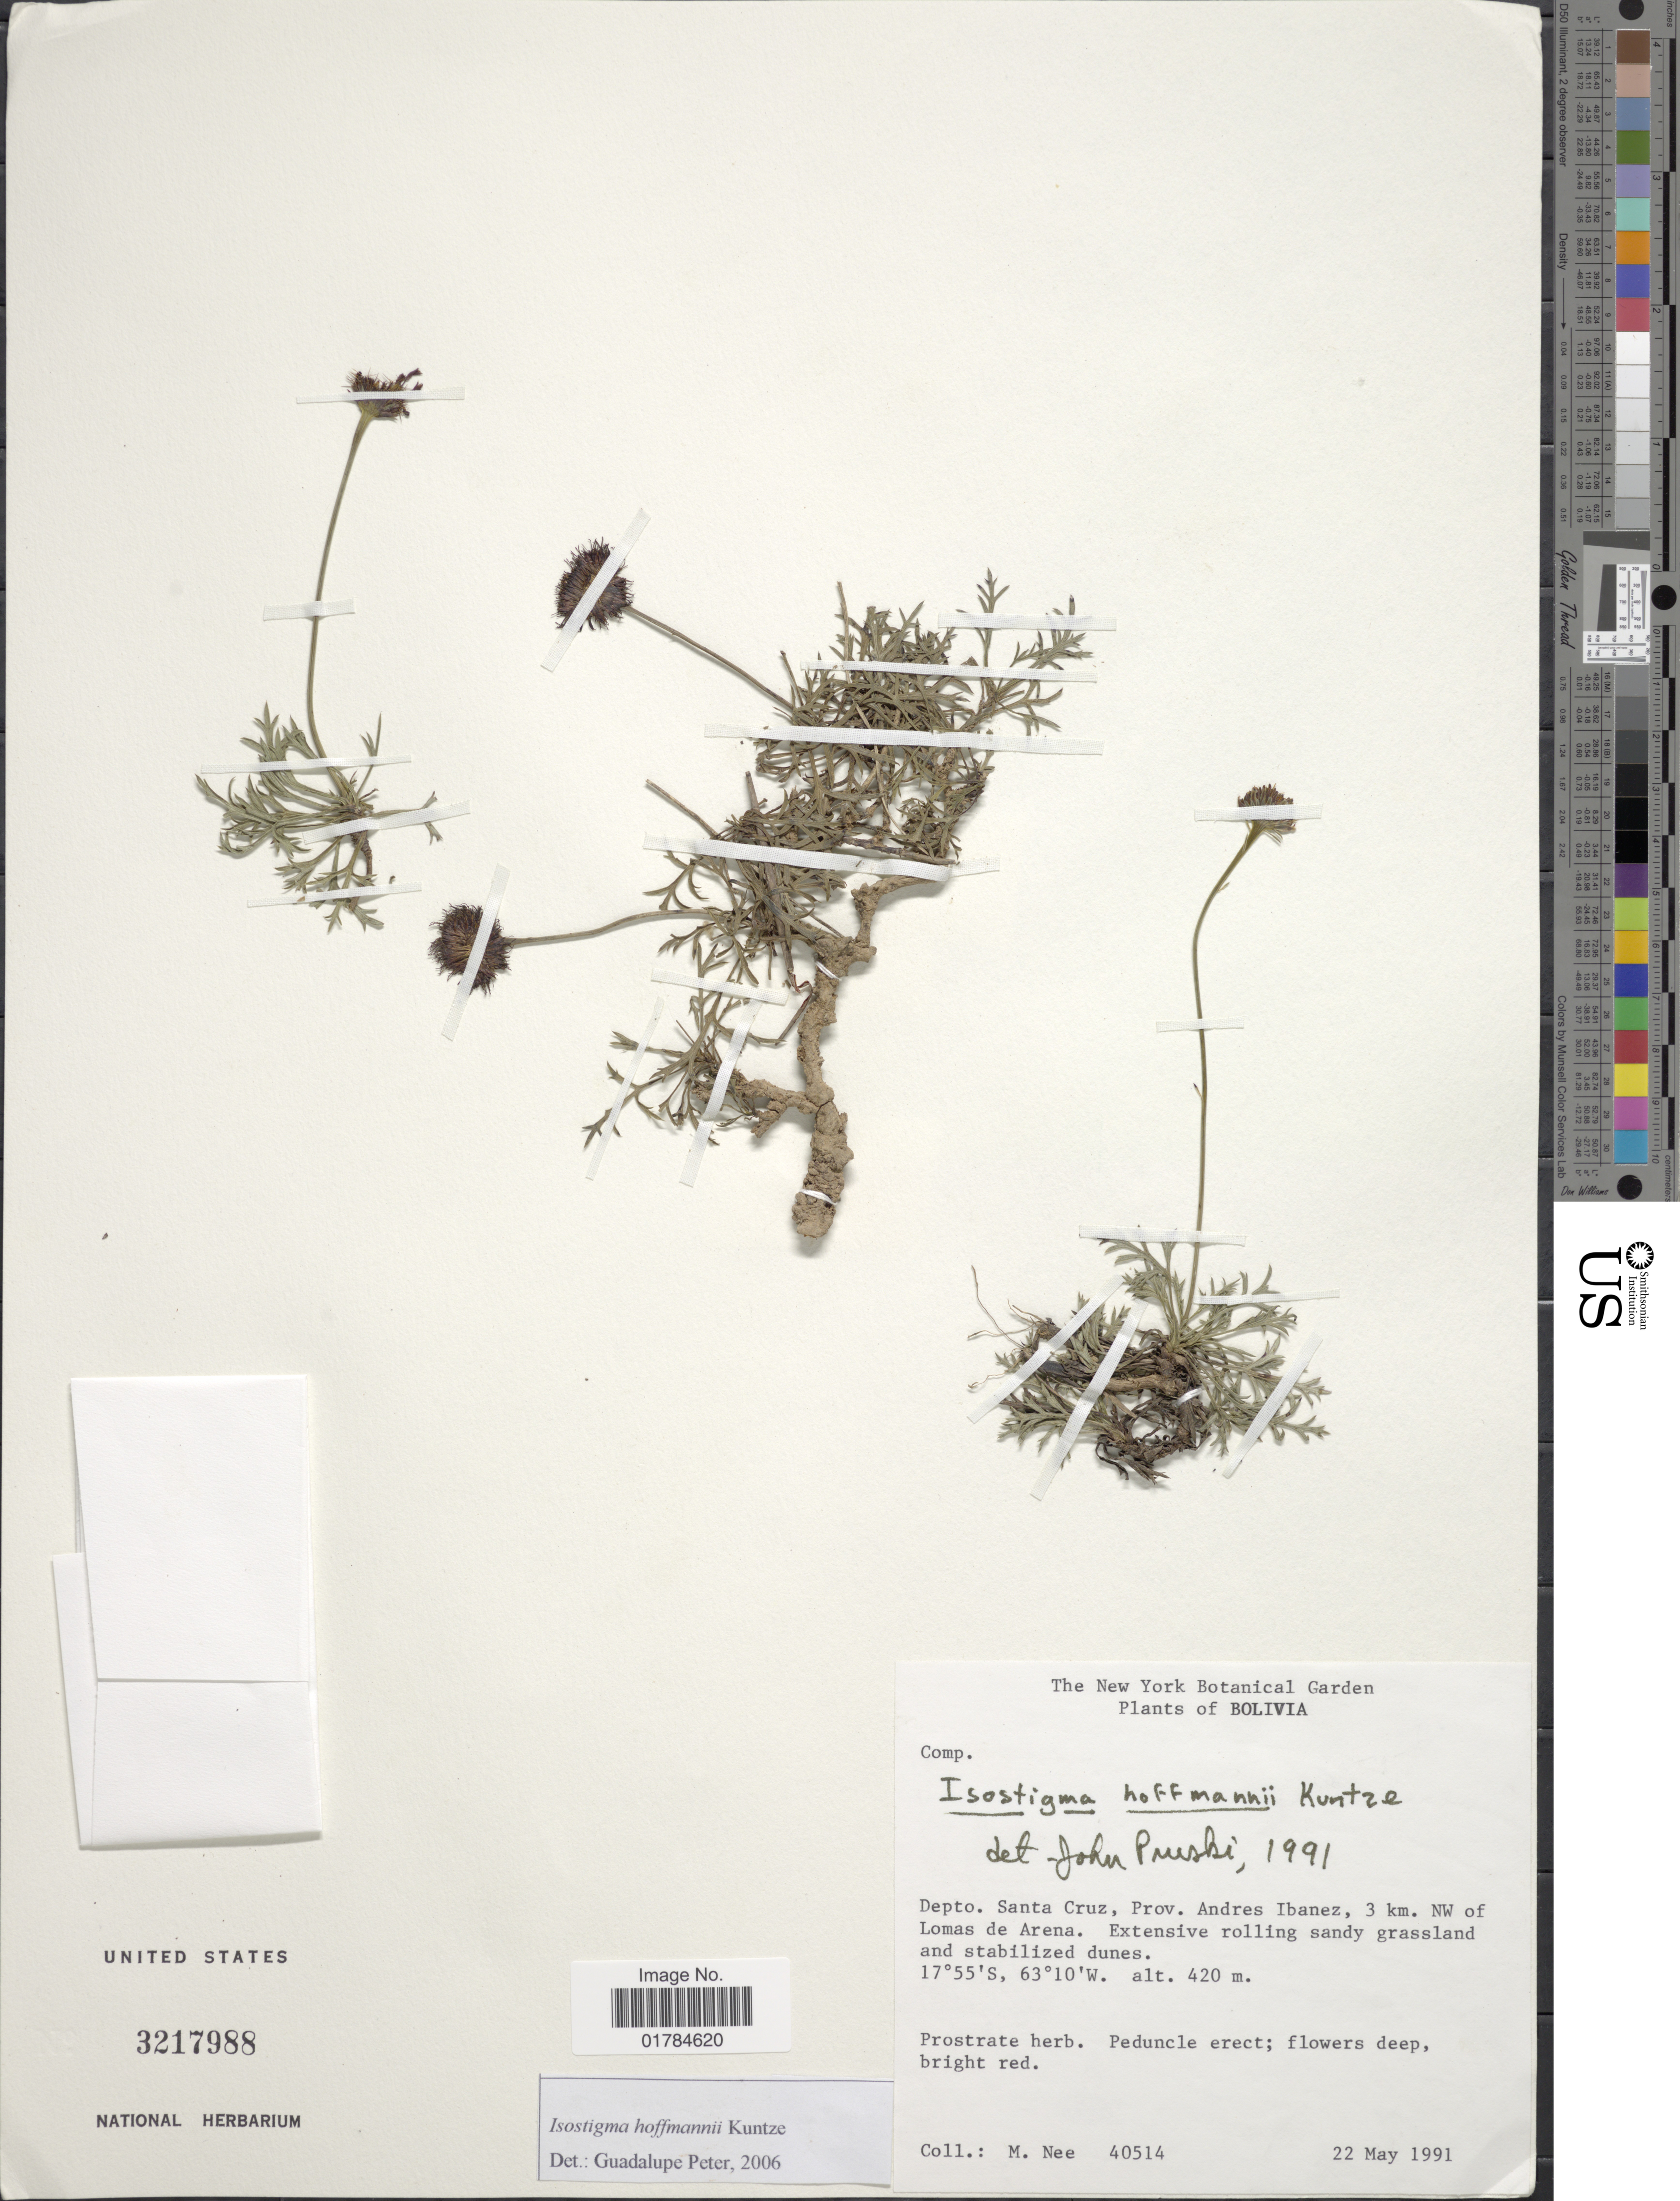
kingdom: Plantae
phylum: Tracheophyta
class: Magnoliopsida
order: Asterales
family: Asteraceae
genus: Isostigma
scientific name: Isostigma hoffmannii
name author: Kuntze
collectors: M. Nee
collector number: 40514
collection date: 1991-05-22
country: Bolivia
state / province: Santa Cruz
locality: Prov. Andres Ibanez, 3 km NW of Lomas de Arena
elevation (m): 420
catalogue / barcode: US 3217988